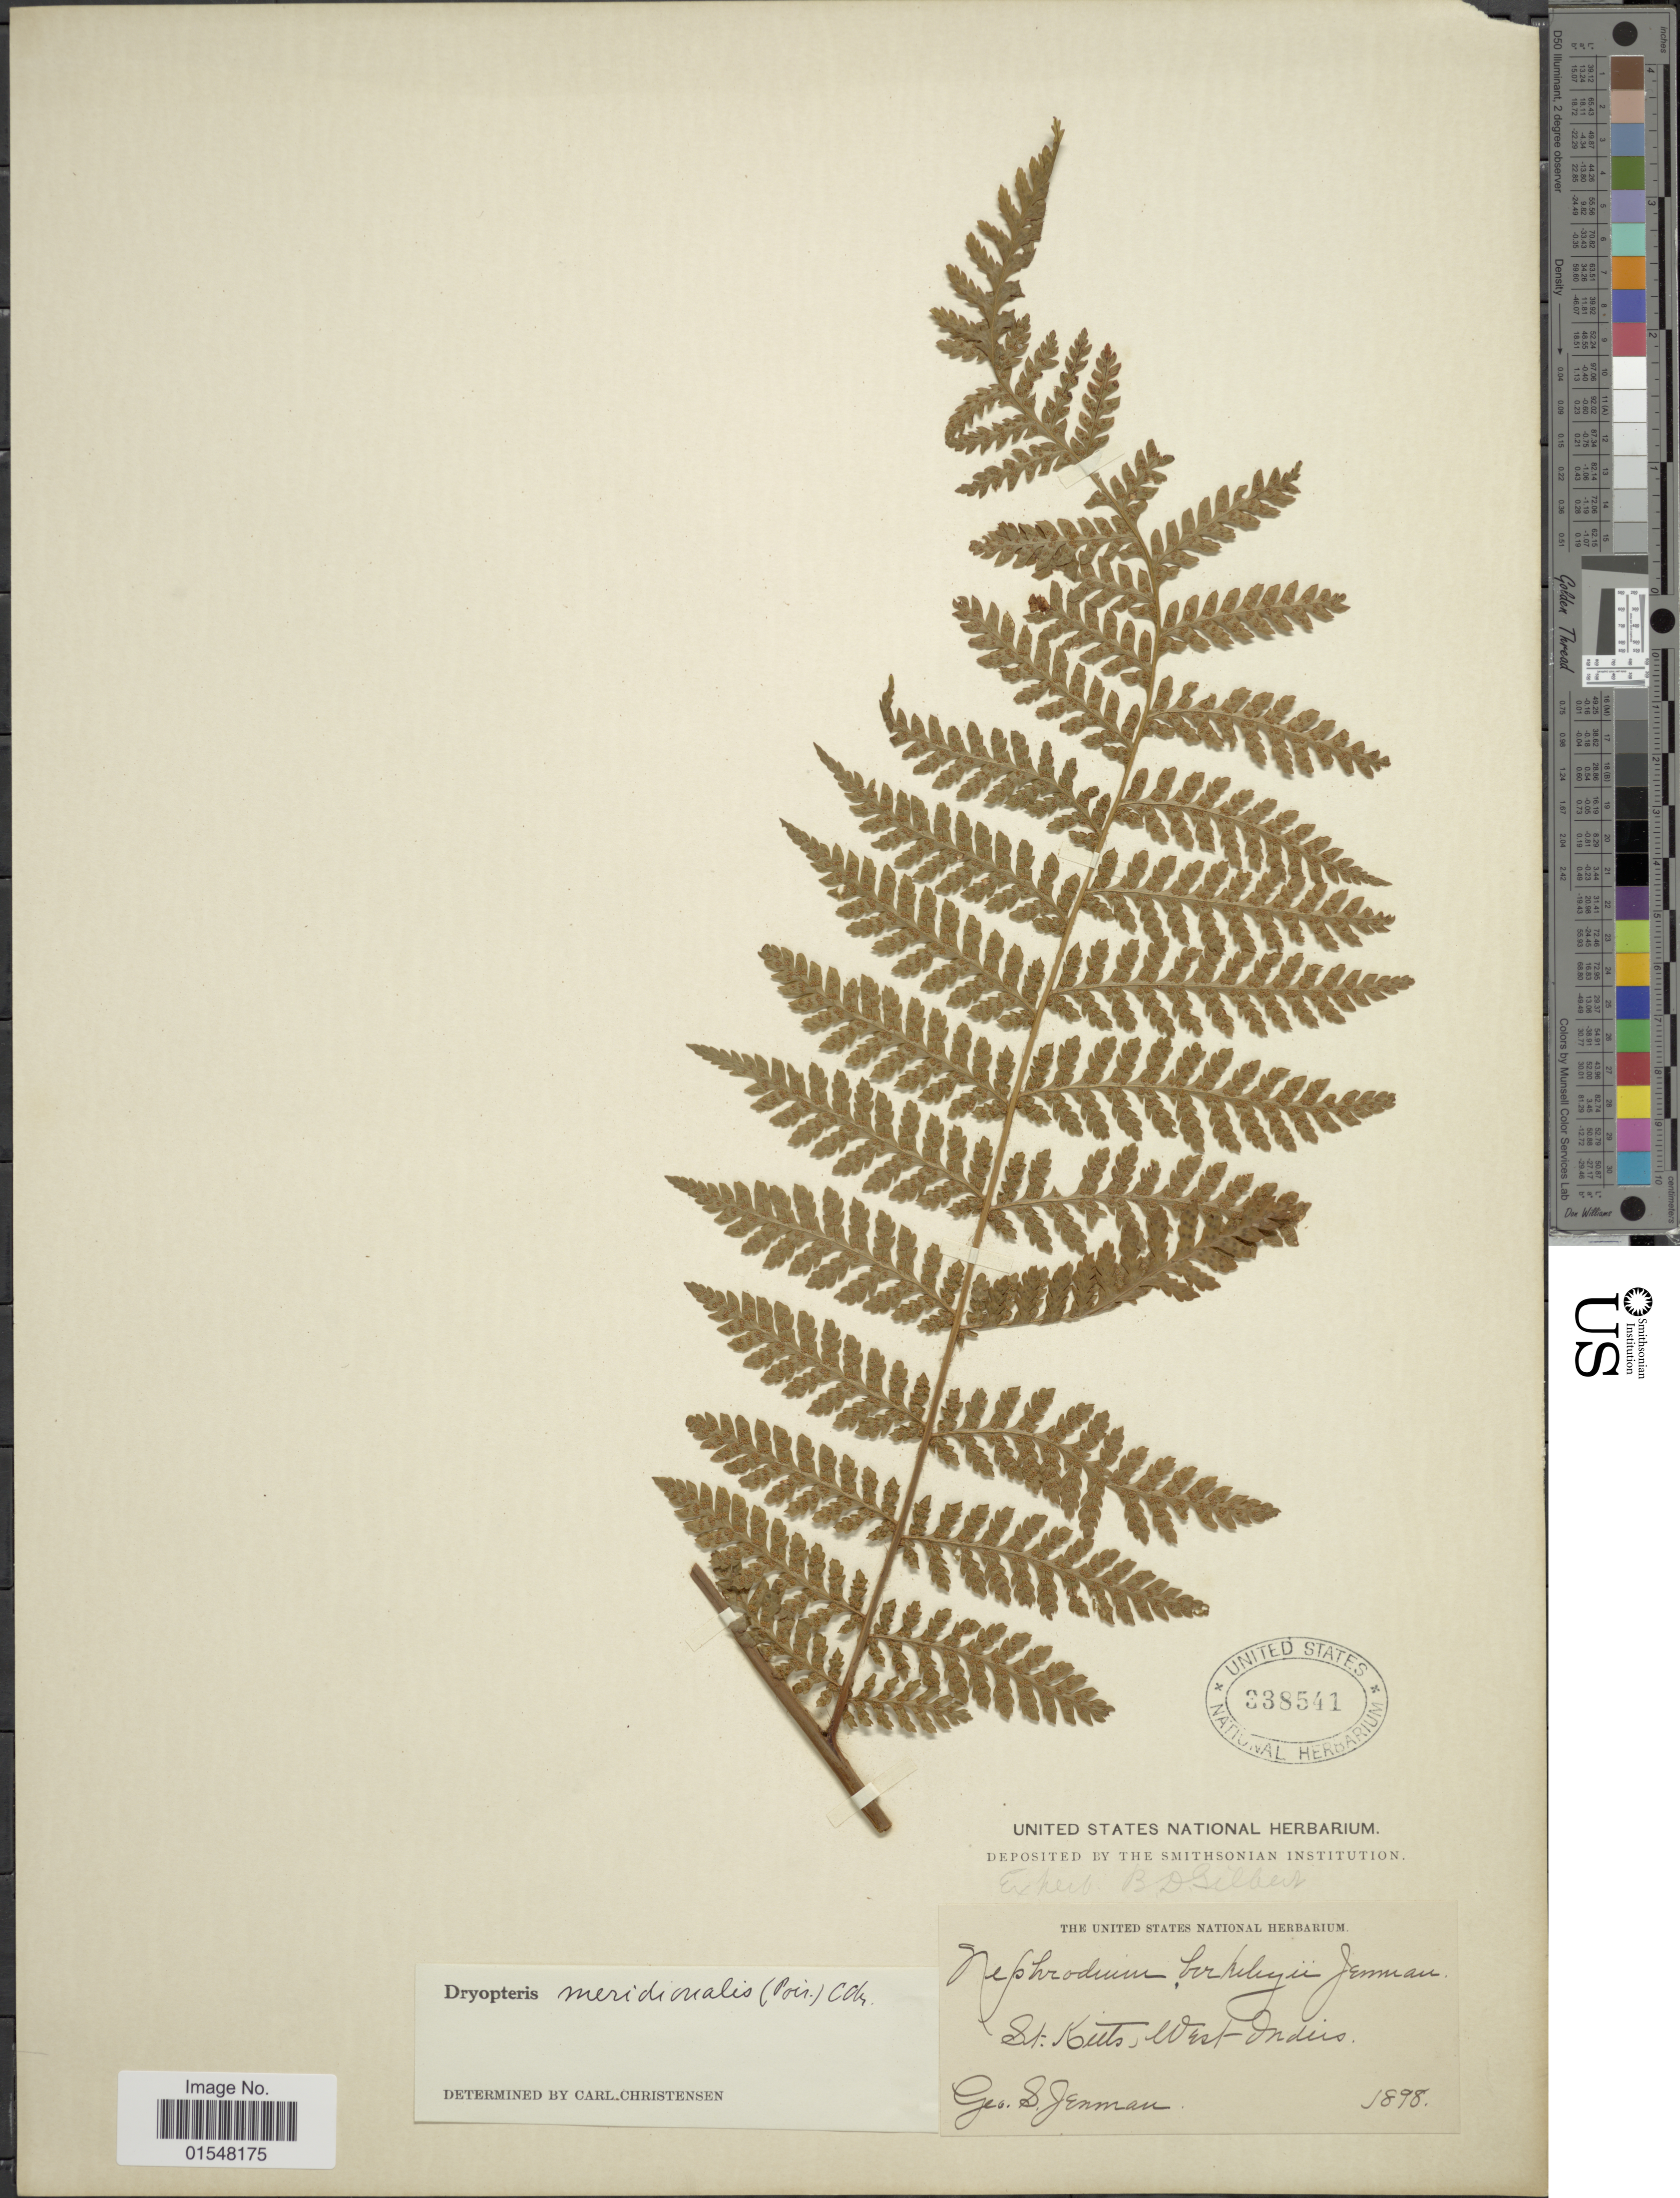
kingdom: Plantae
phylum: Tracheophyta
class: Polypodiopsida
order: Polypodiales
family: Dryopteridaceae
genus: Ctenitis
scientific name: Ctenitis meridionalis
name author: (Poir.) Ching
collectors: G. S. Jenman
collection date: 1898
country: St. Christopher-Nevis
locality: St. Kitts, West Indies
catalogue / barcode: US 338541